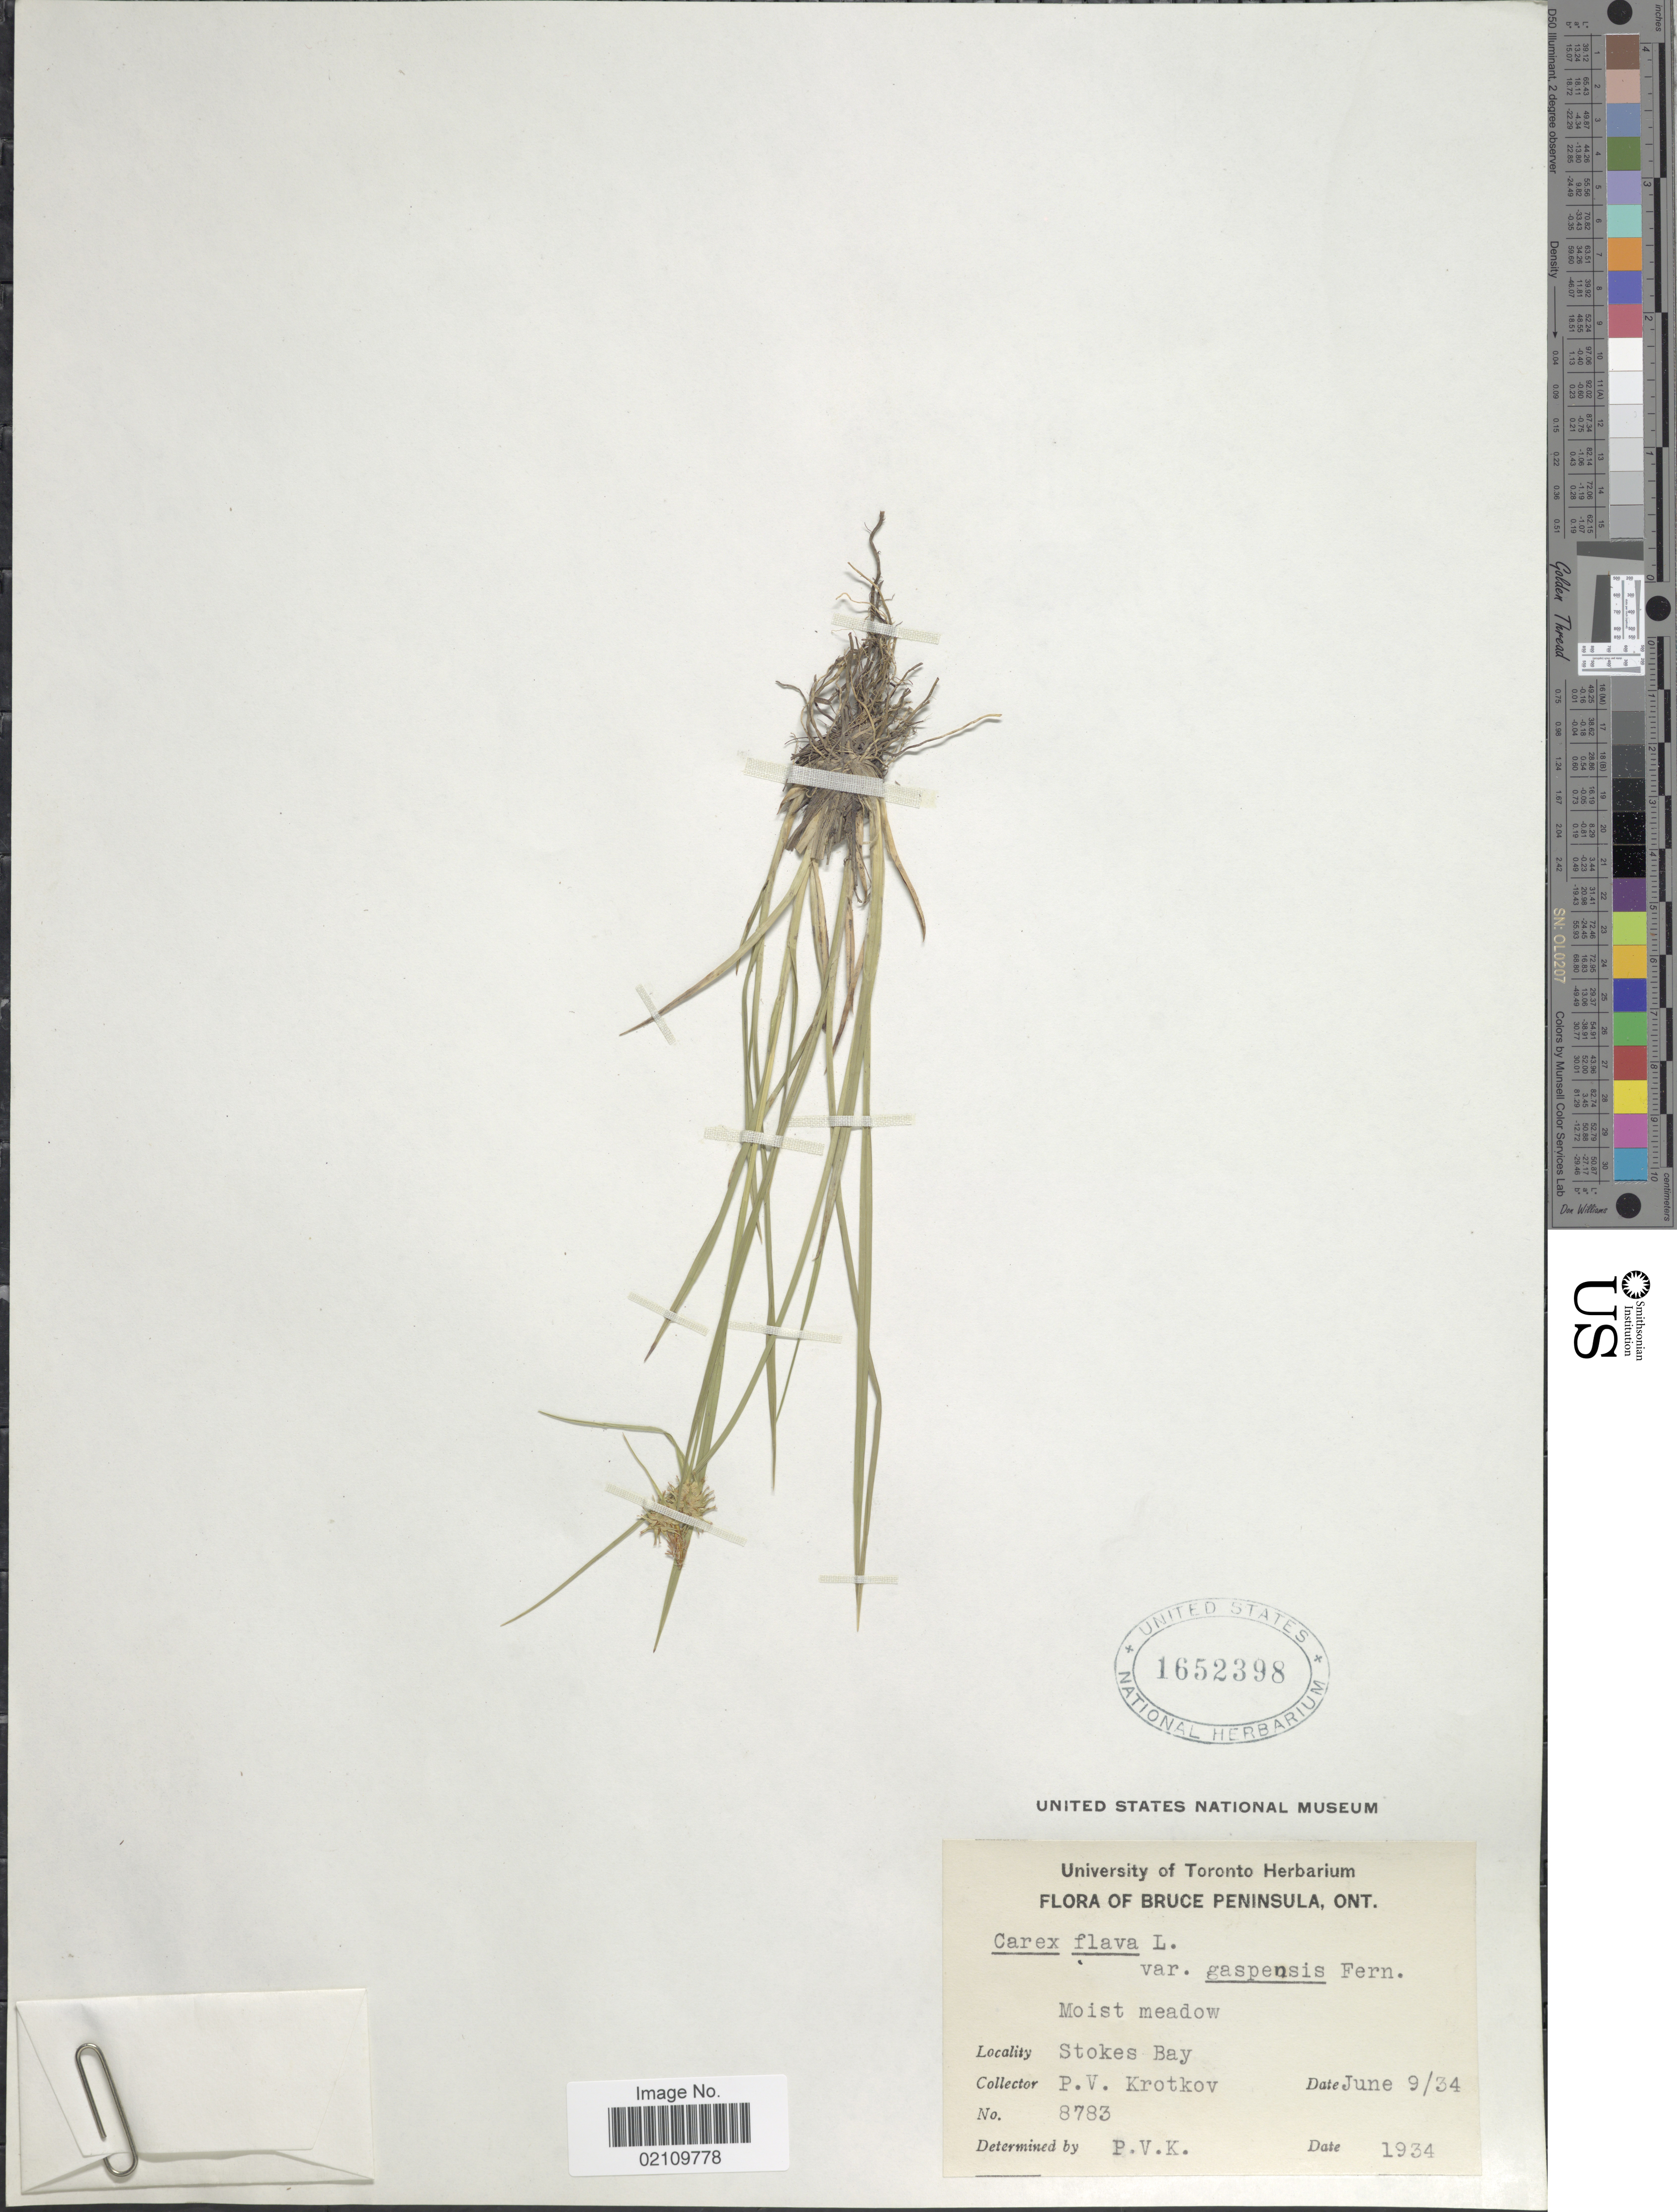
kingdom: Plantae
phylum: Tracheophyta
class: Liliopsida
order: Poales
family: Cyperaceae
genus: Carex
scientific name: Carex flava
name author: L.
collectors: P. V. Krotkov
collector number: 8783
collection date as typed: Transcribed d/m/y: 9/6/34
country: Canada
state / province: Ontario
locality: Bruce Peninsula. Stokes Bay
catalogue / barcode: US 1652398